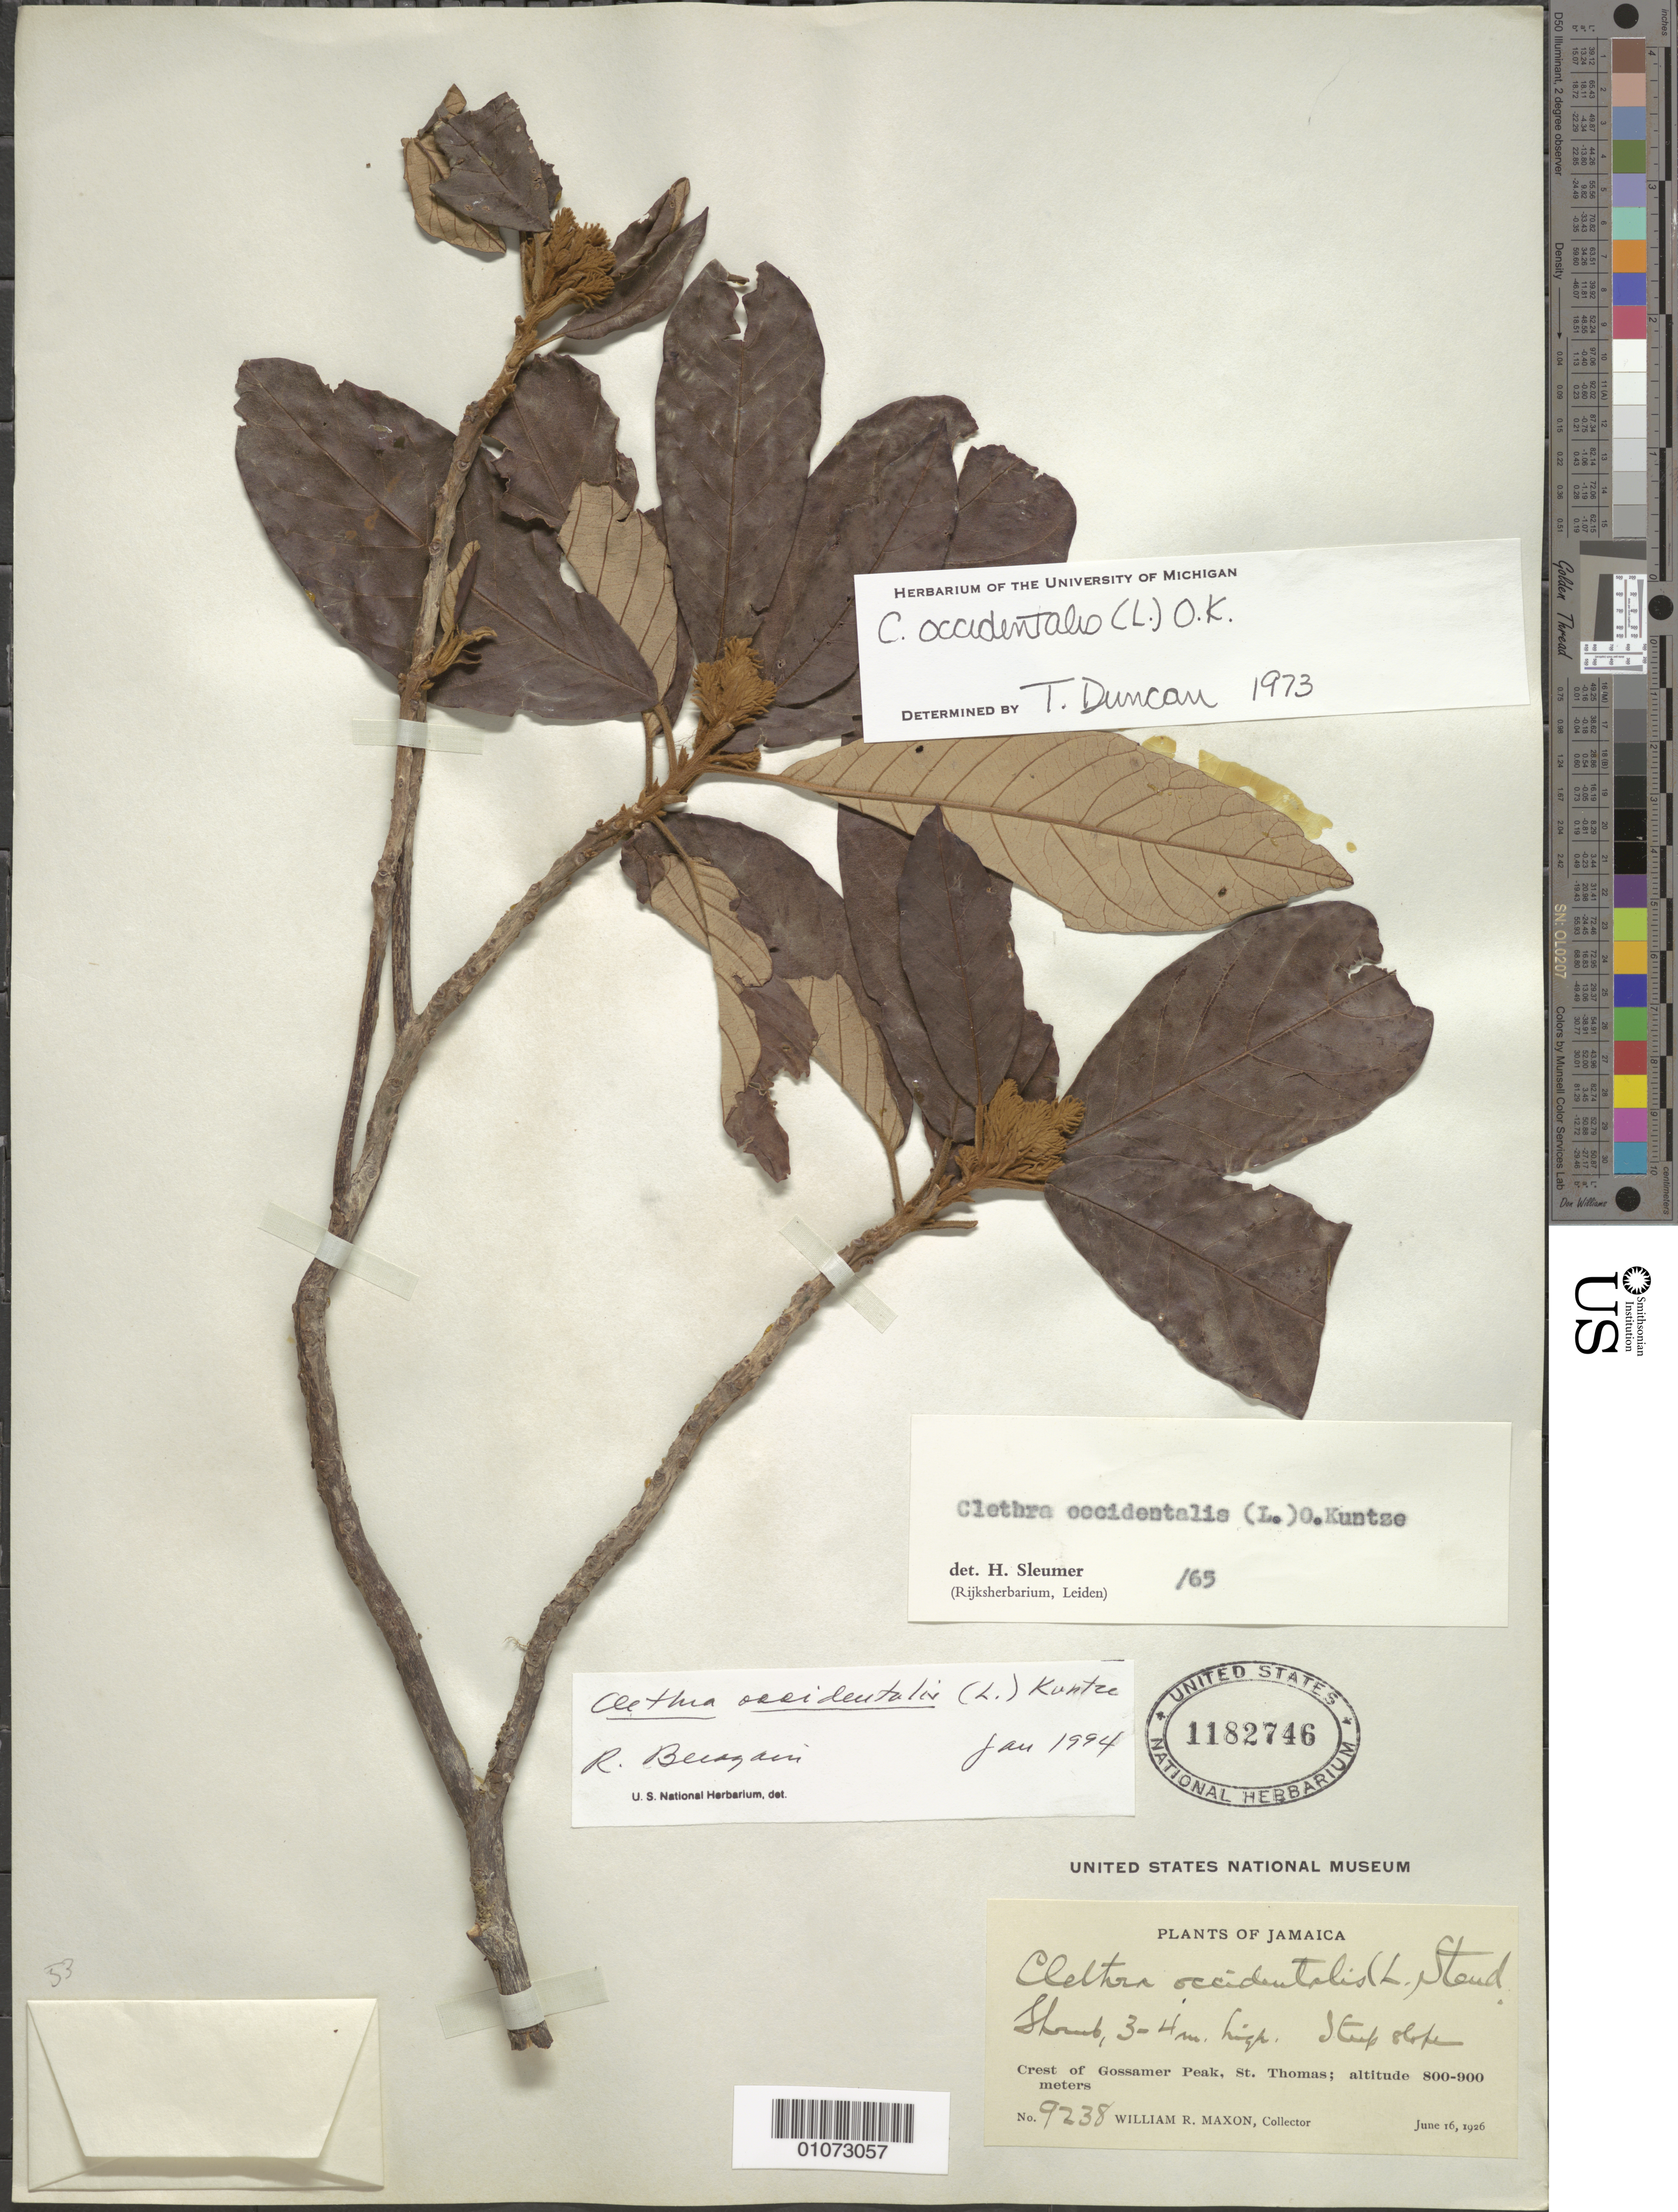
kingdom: Plantae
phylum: Tracheophyta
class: Magnoliopsida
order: Ericales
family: Clethraceae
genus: Clethra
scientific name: Clethra occidentalis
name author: (L.) Kuntze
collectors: W. R. Maxon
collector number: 9238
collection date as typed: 16 Jun 1926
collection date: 1926-06-16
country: Jamaica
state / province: Saint Thomas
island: Jamaica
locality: Crest of Gossamer Peak; steep slope.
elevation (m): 800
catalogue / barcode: US 1182746